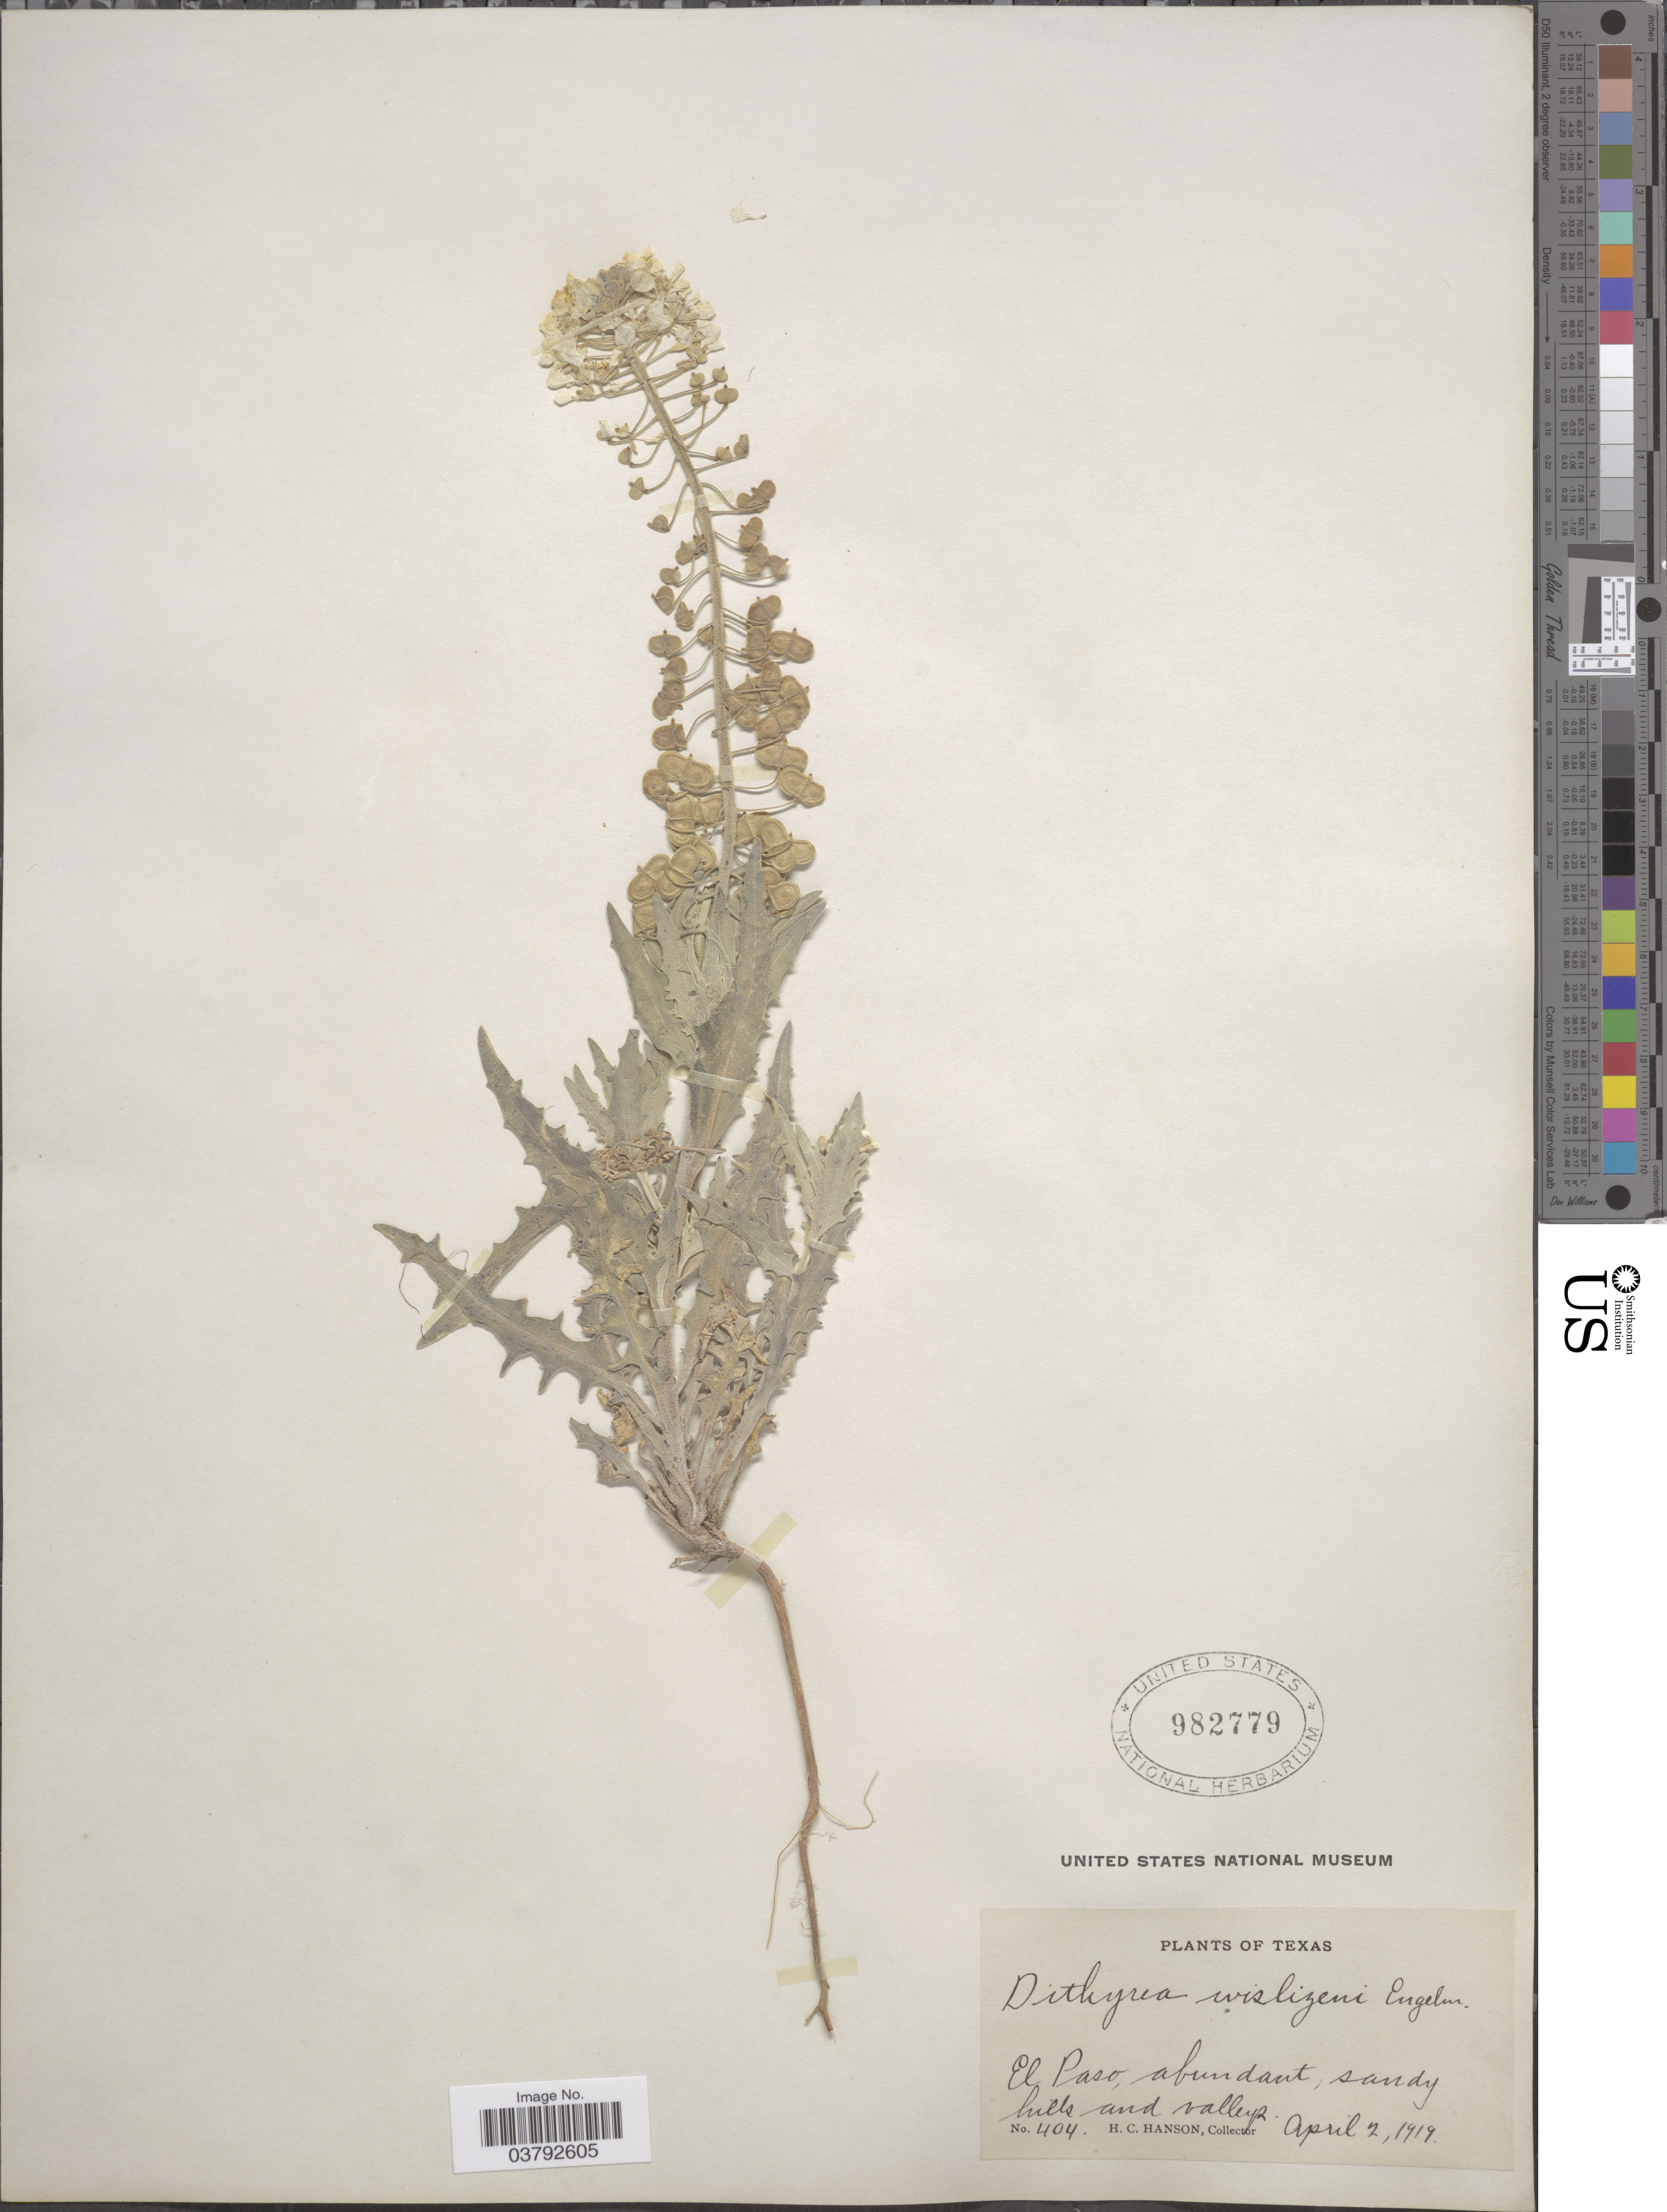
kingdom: Plantae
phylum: Tracheophyta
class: Magnoliopsida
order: Brassicales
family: Brassicaceae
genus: Dithyrea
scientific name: Dithyrea wislizeni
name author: Engelm.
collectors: H. Hanson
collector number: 404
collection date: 1919-04-02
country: United States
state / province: Texas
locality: El Paso.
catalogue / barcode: US 982779